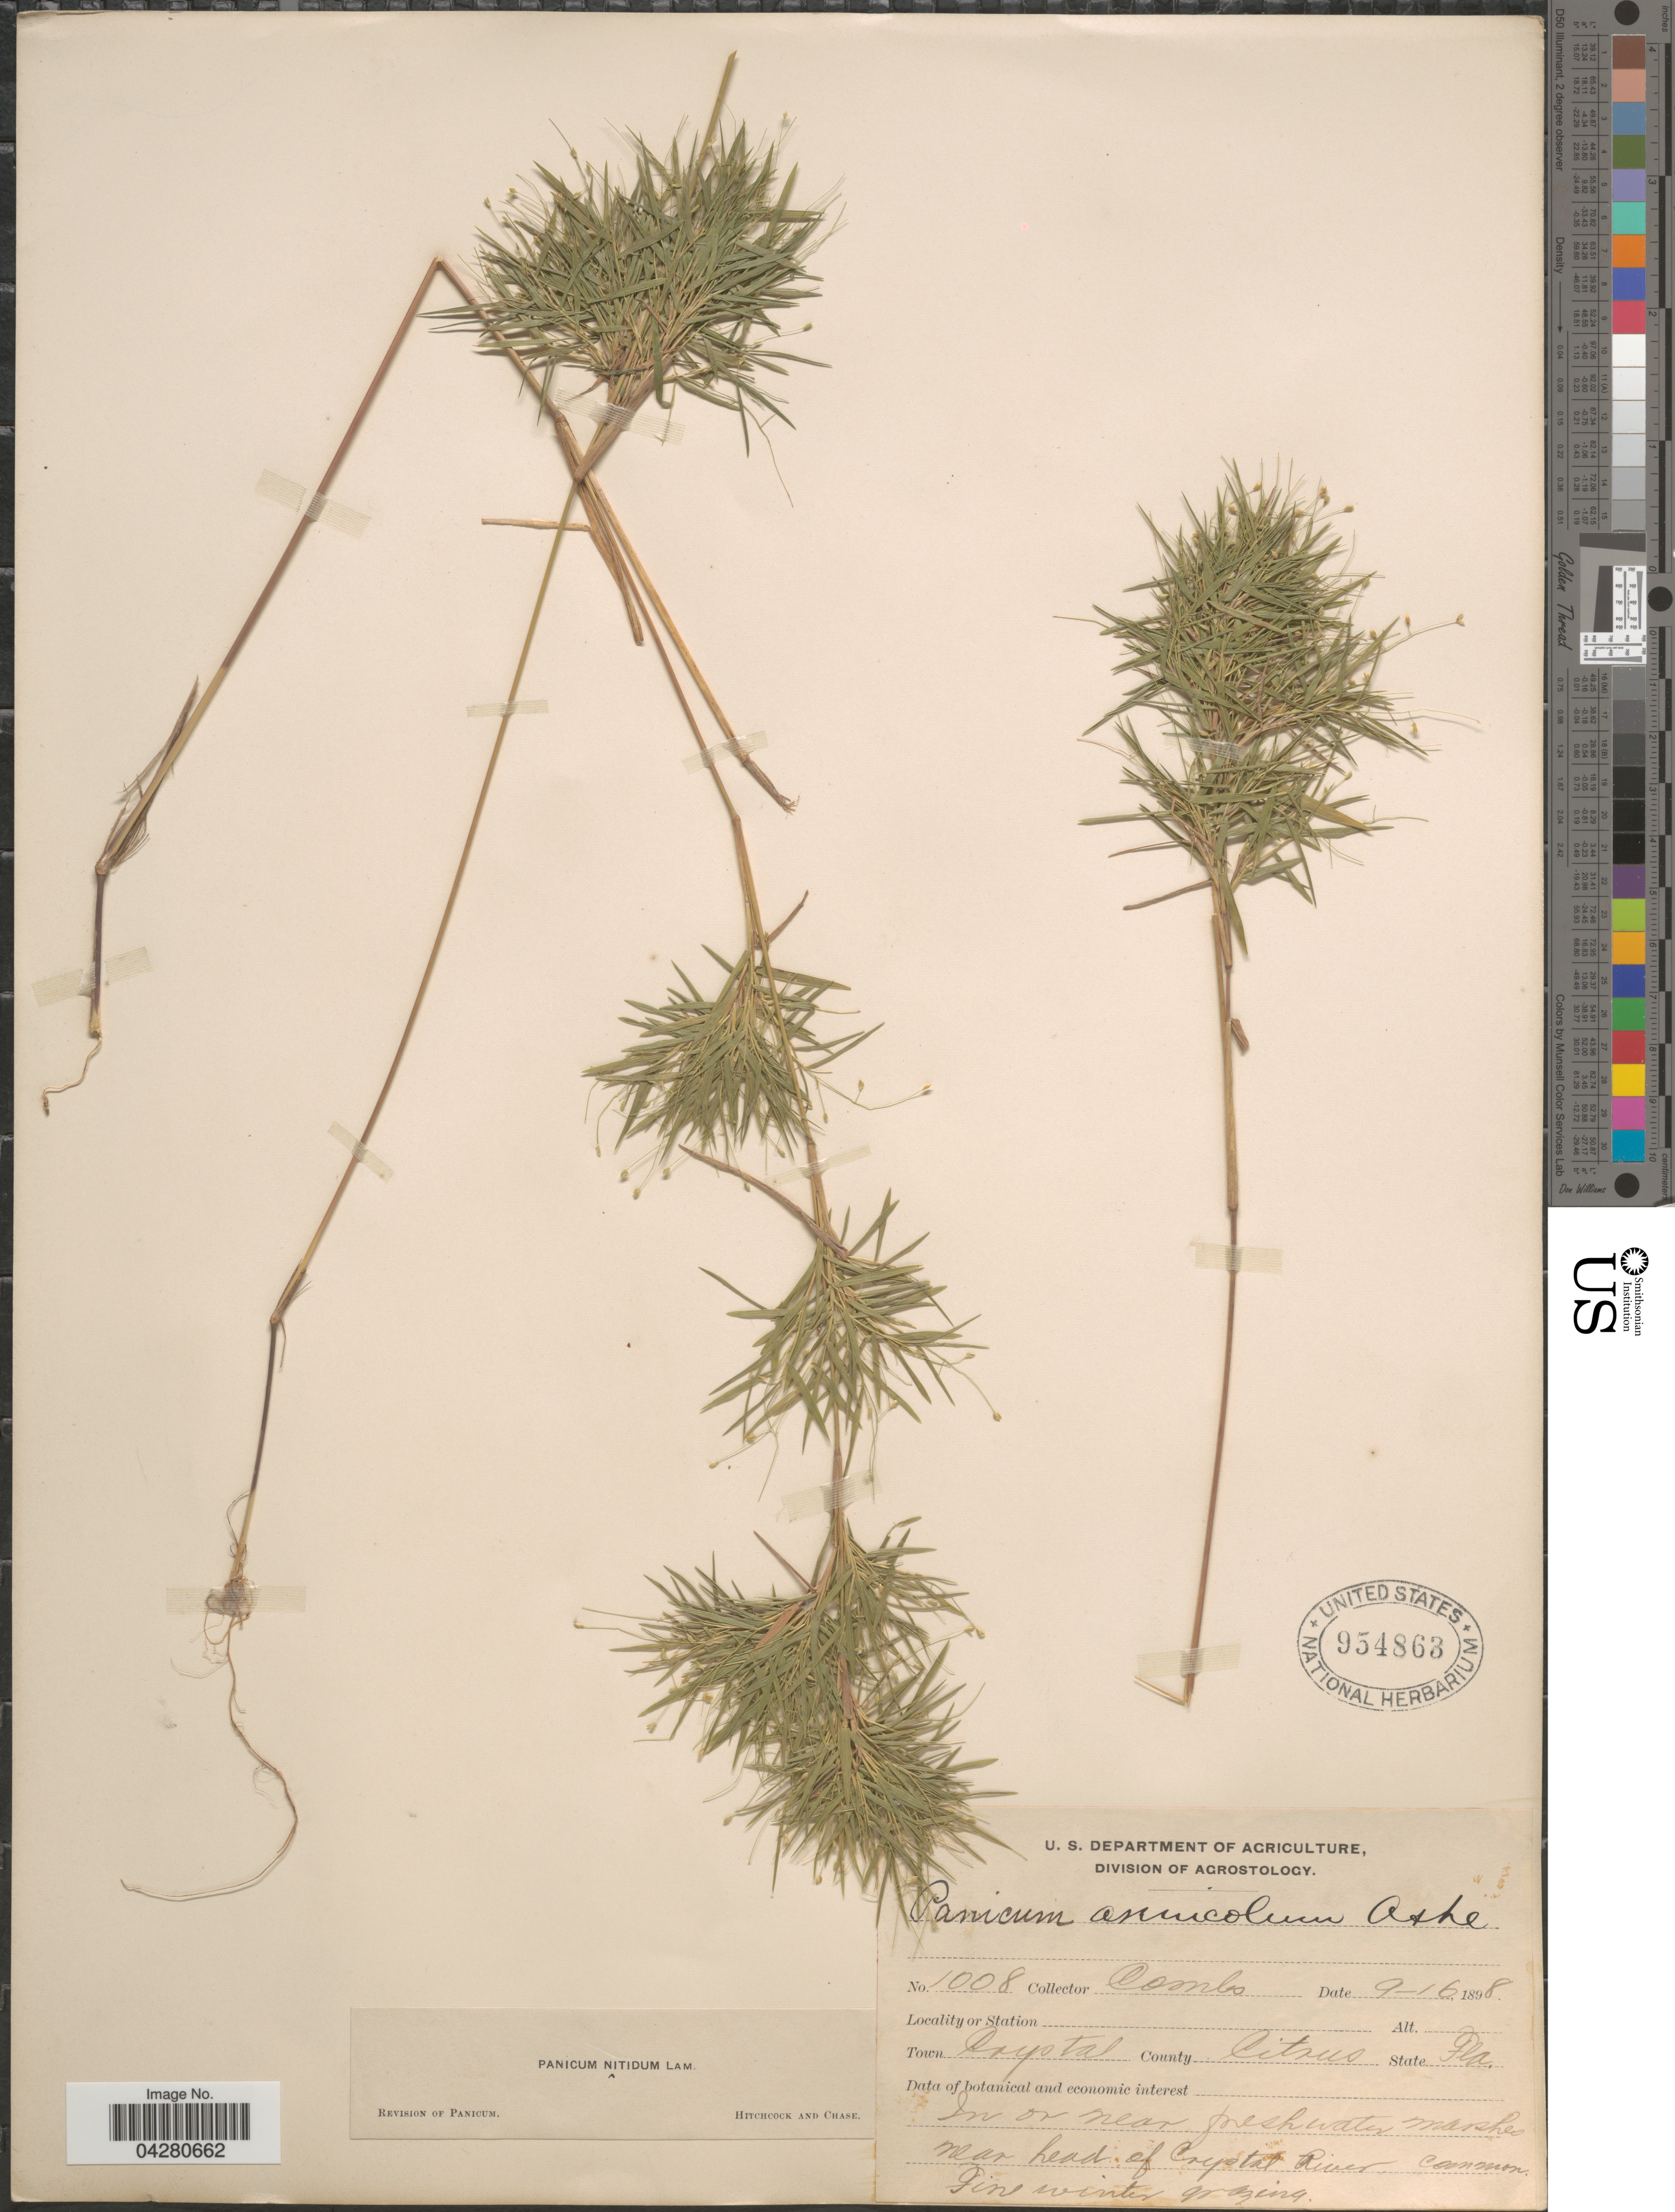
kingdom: Plantae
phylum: Tracheophyta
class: Liliopsida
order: Poales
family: Poaceae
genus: Dichanthelium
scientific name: Dichanthelium dichotomum var. dichotomum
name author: (L.) Gould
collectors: -. Combs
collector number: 1008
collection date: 1898-09-16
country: United States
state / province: Florida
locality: Town Crystal. County Citrus. In or near freshwater marshes near head of Crystal River.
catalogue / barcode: US 954863